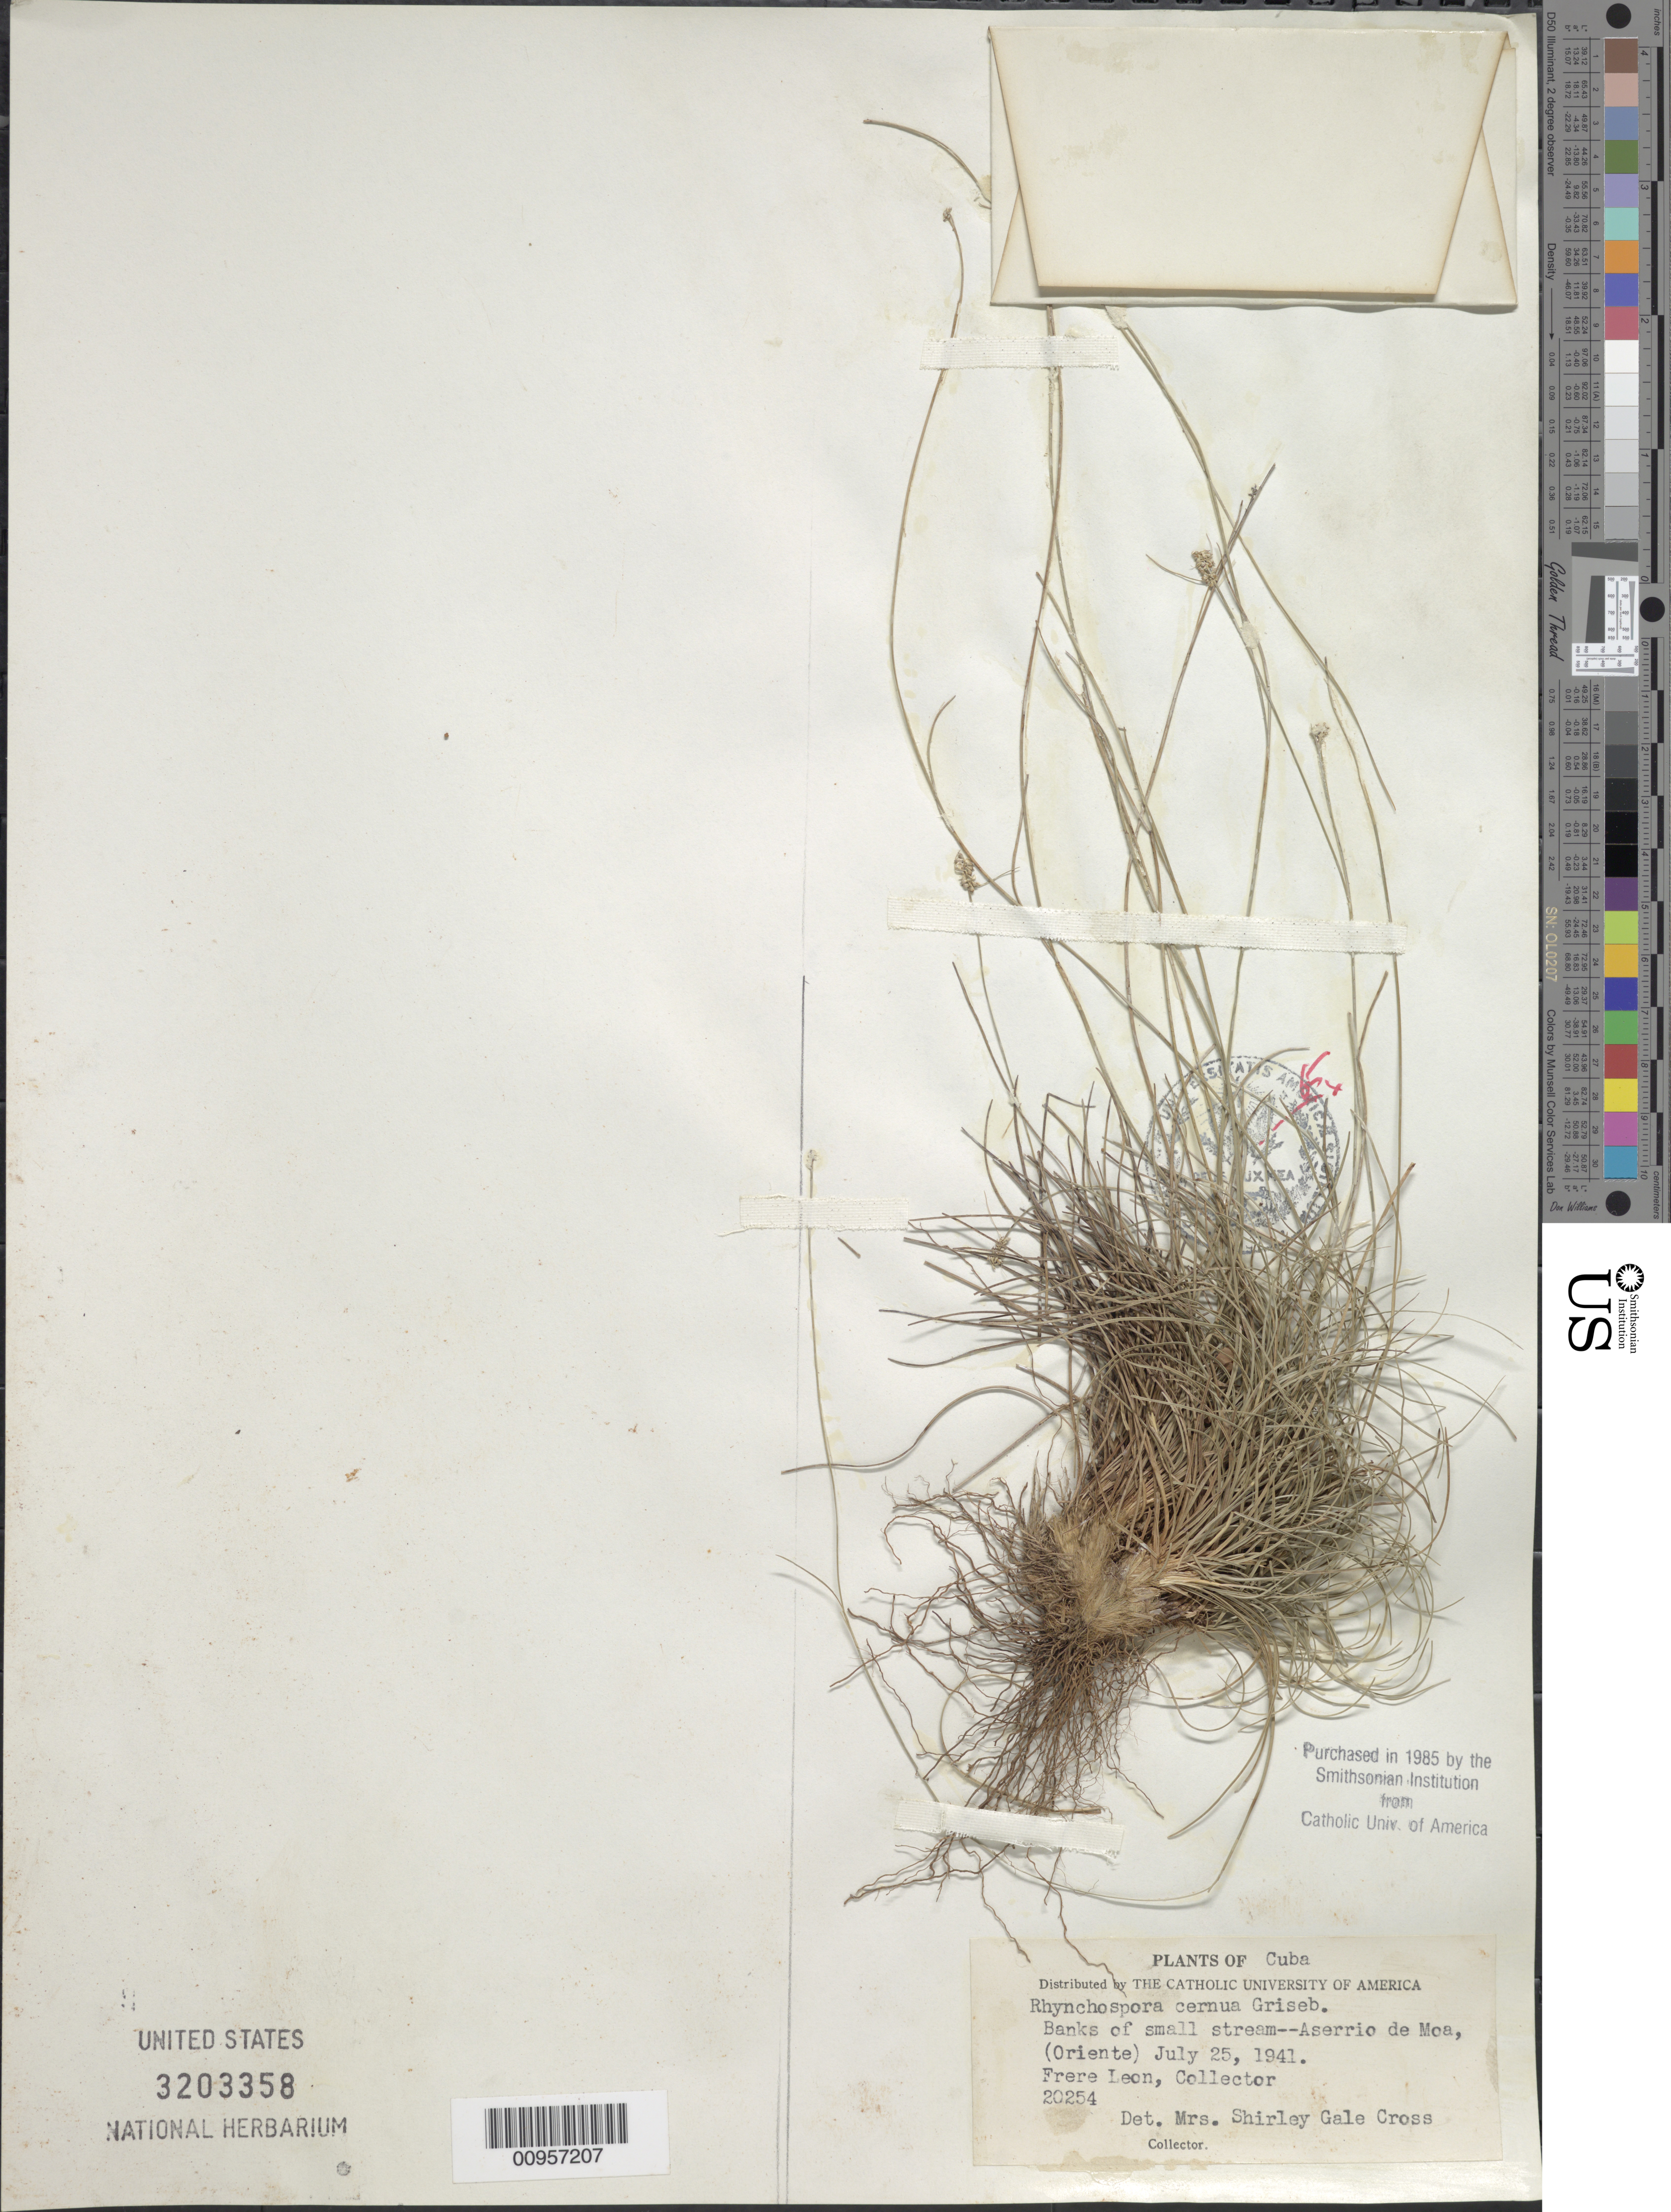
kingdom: Plantae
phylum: Tracheophyta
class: Liliopsida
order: Poales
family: Cyperaceae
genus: Rhynchospora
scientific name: Rhynchospora cernua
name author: Griseb.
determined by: Gale, S.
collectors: F. Leon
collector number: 20254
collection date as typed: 25 Jul 1941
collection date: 1941-07-25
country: Cuba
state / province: Holguín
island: Cuba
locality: Banks of small stream, Aserrio de Moa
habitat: Banks of small stream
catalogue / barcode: US 3203358